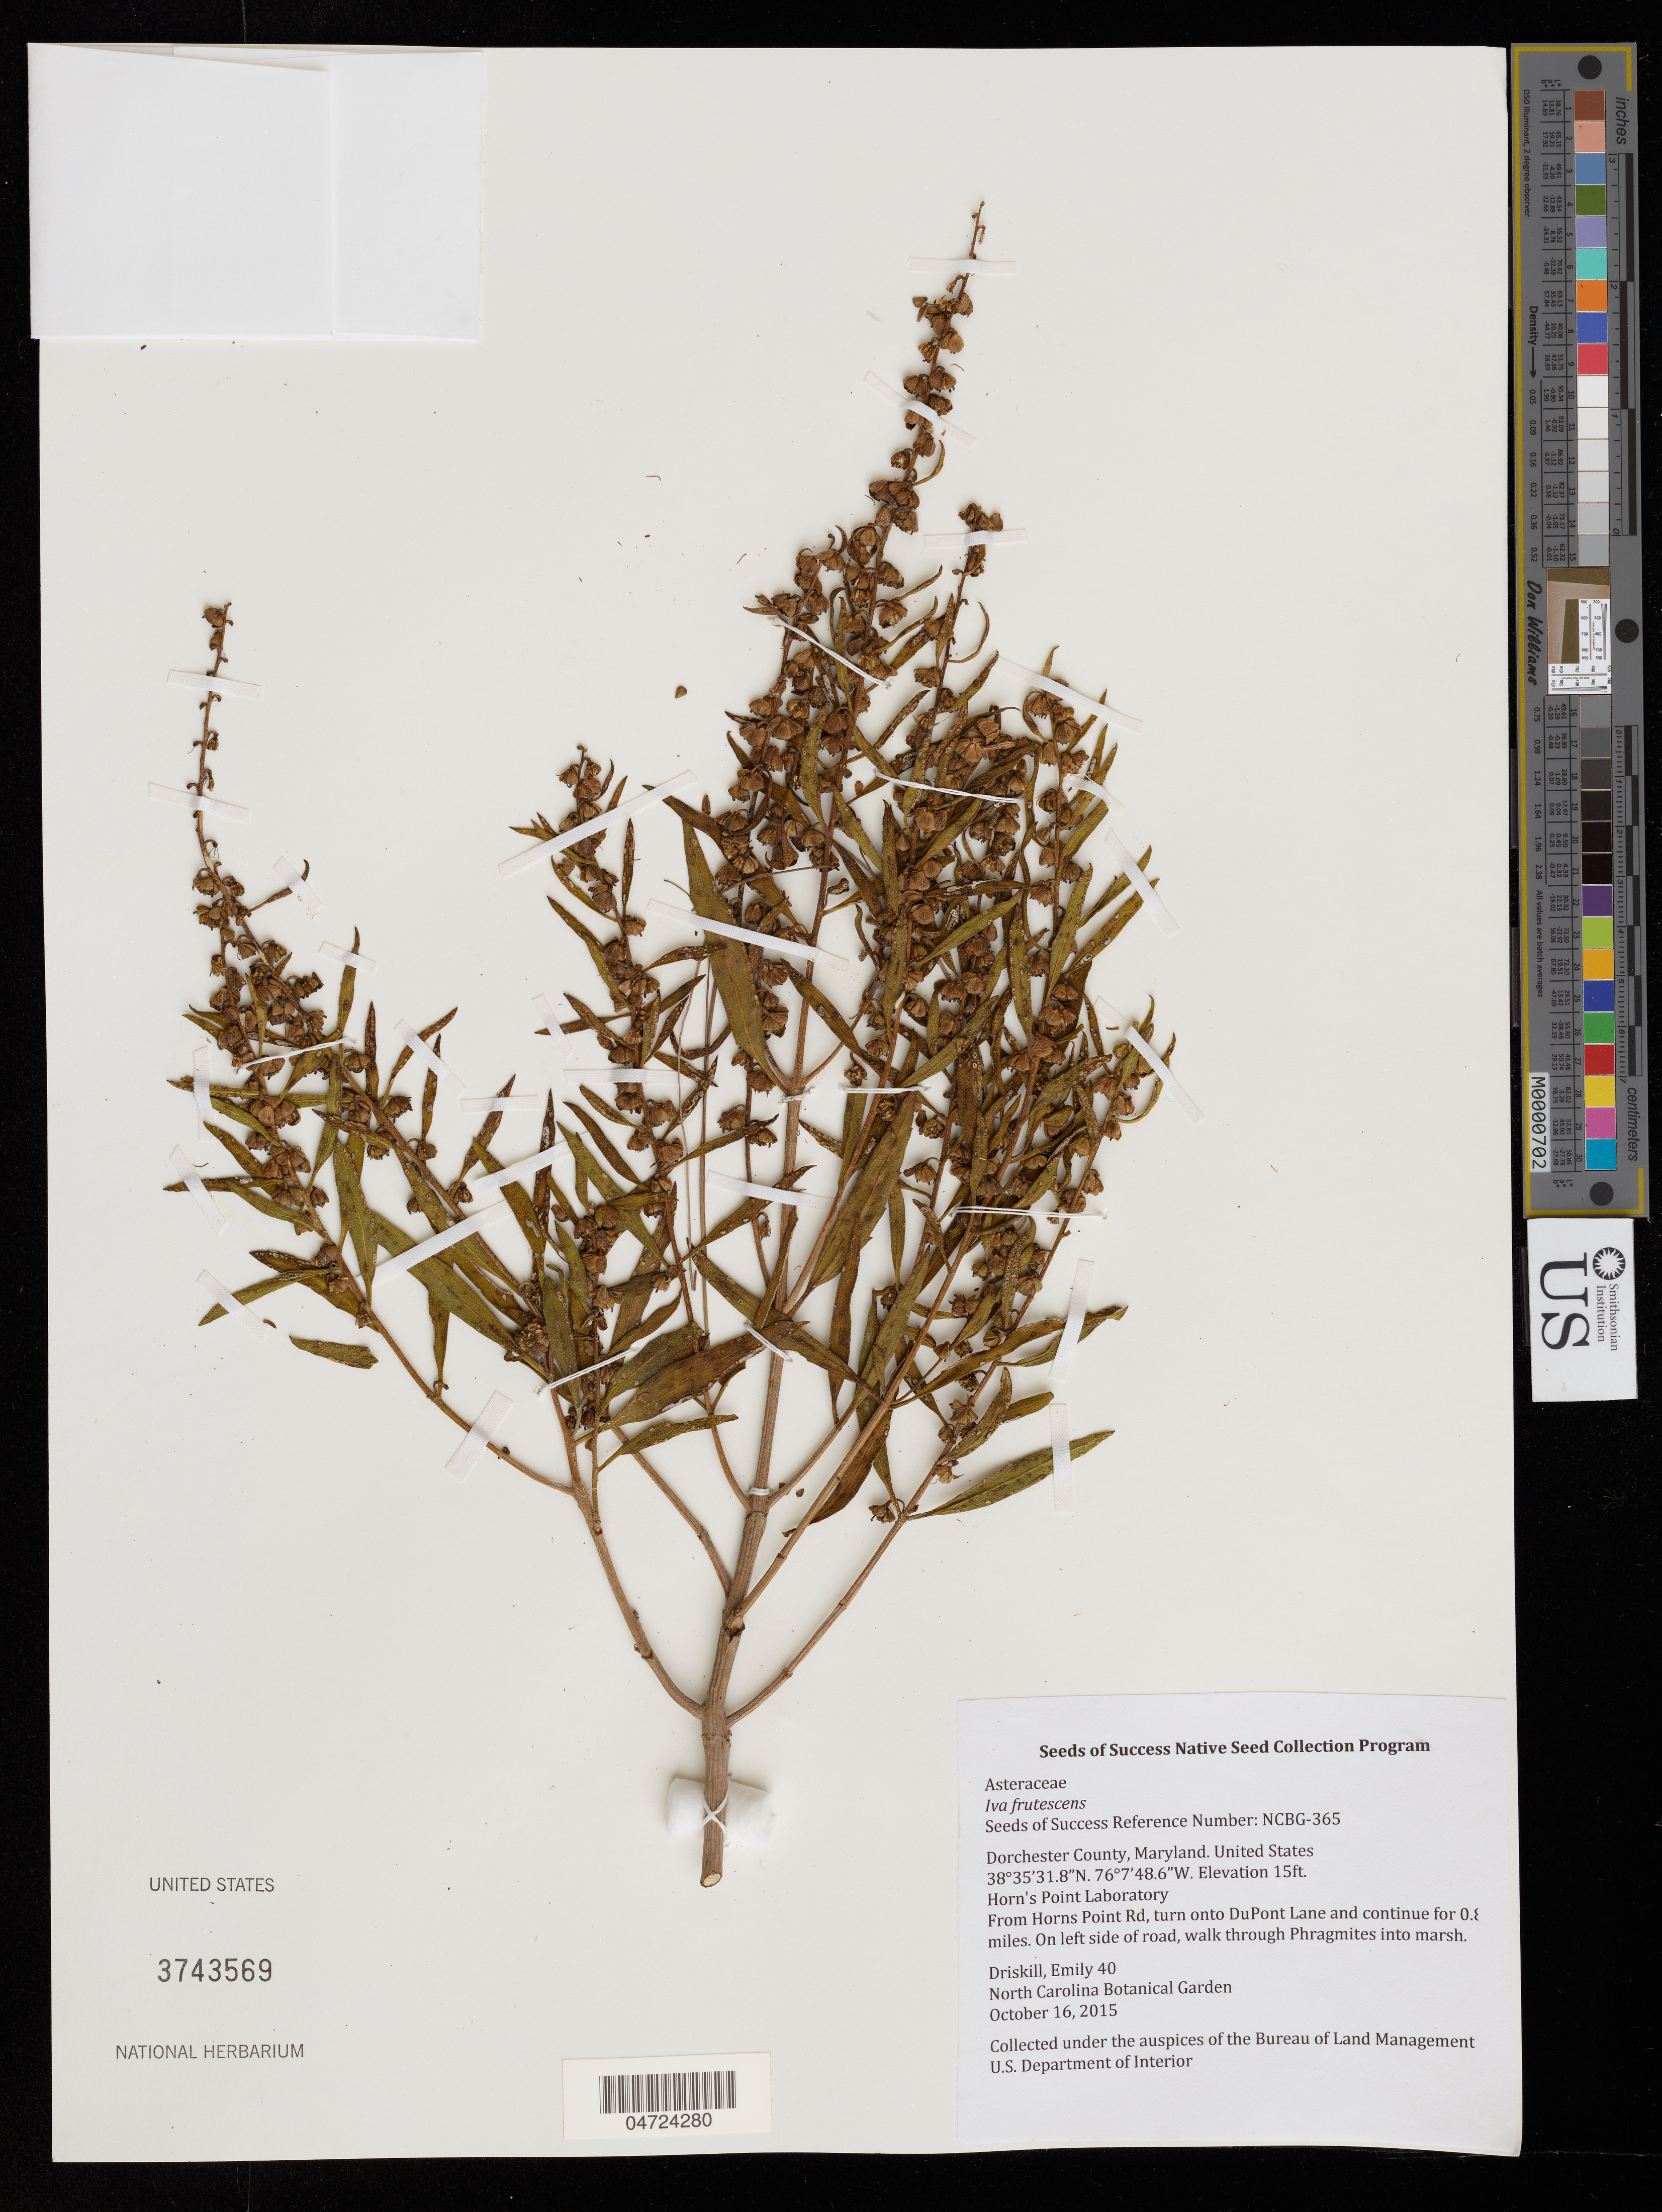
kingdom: Plantae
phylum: Tracheophyta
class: Magnoliopsida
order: Asterales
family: Asteraceae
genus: Iva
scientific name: Iva frutescens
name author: L.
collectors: E. Driskill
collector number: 40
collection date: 2015-10-16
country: United States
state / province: Maryland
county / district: Dorchester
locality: Dorchester County. Horn's Point Laboratory. From Horns Point Rd, turn onto DuPont Lane and continue for 0.8 miles. On left side of road, walk through Phragmites into marsh.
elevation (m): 5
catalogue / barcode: US 3743569